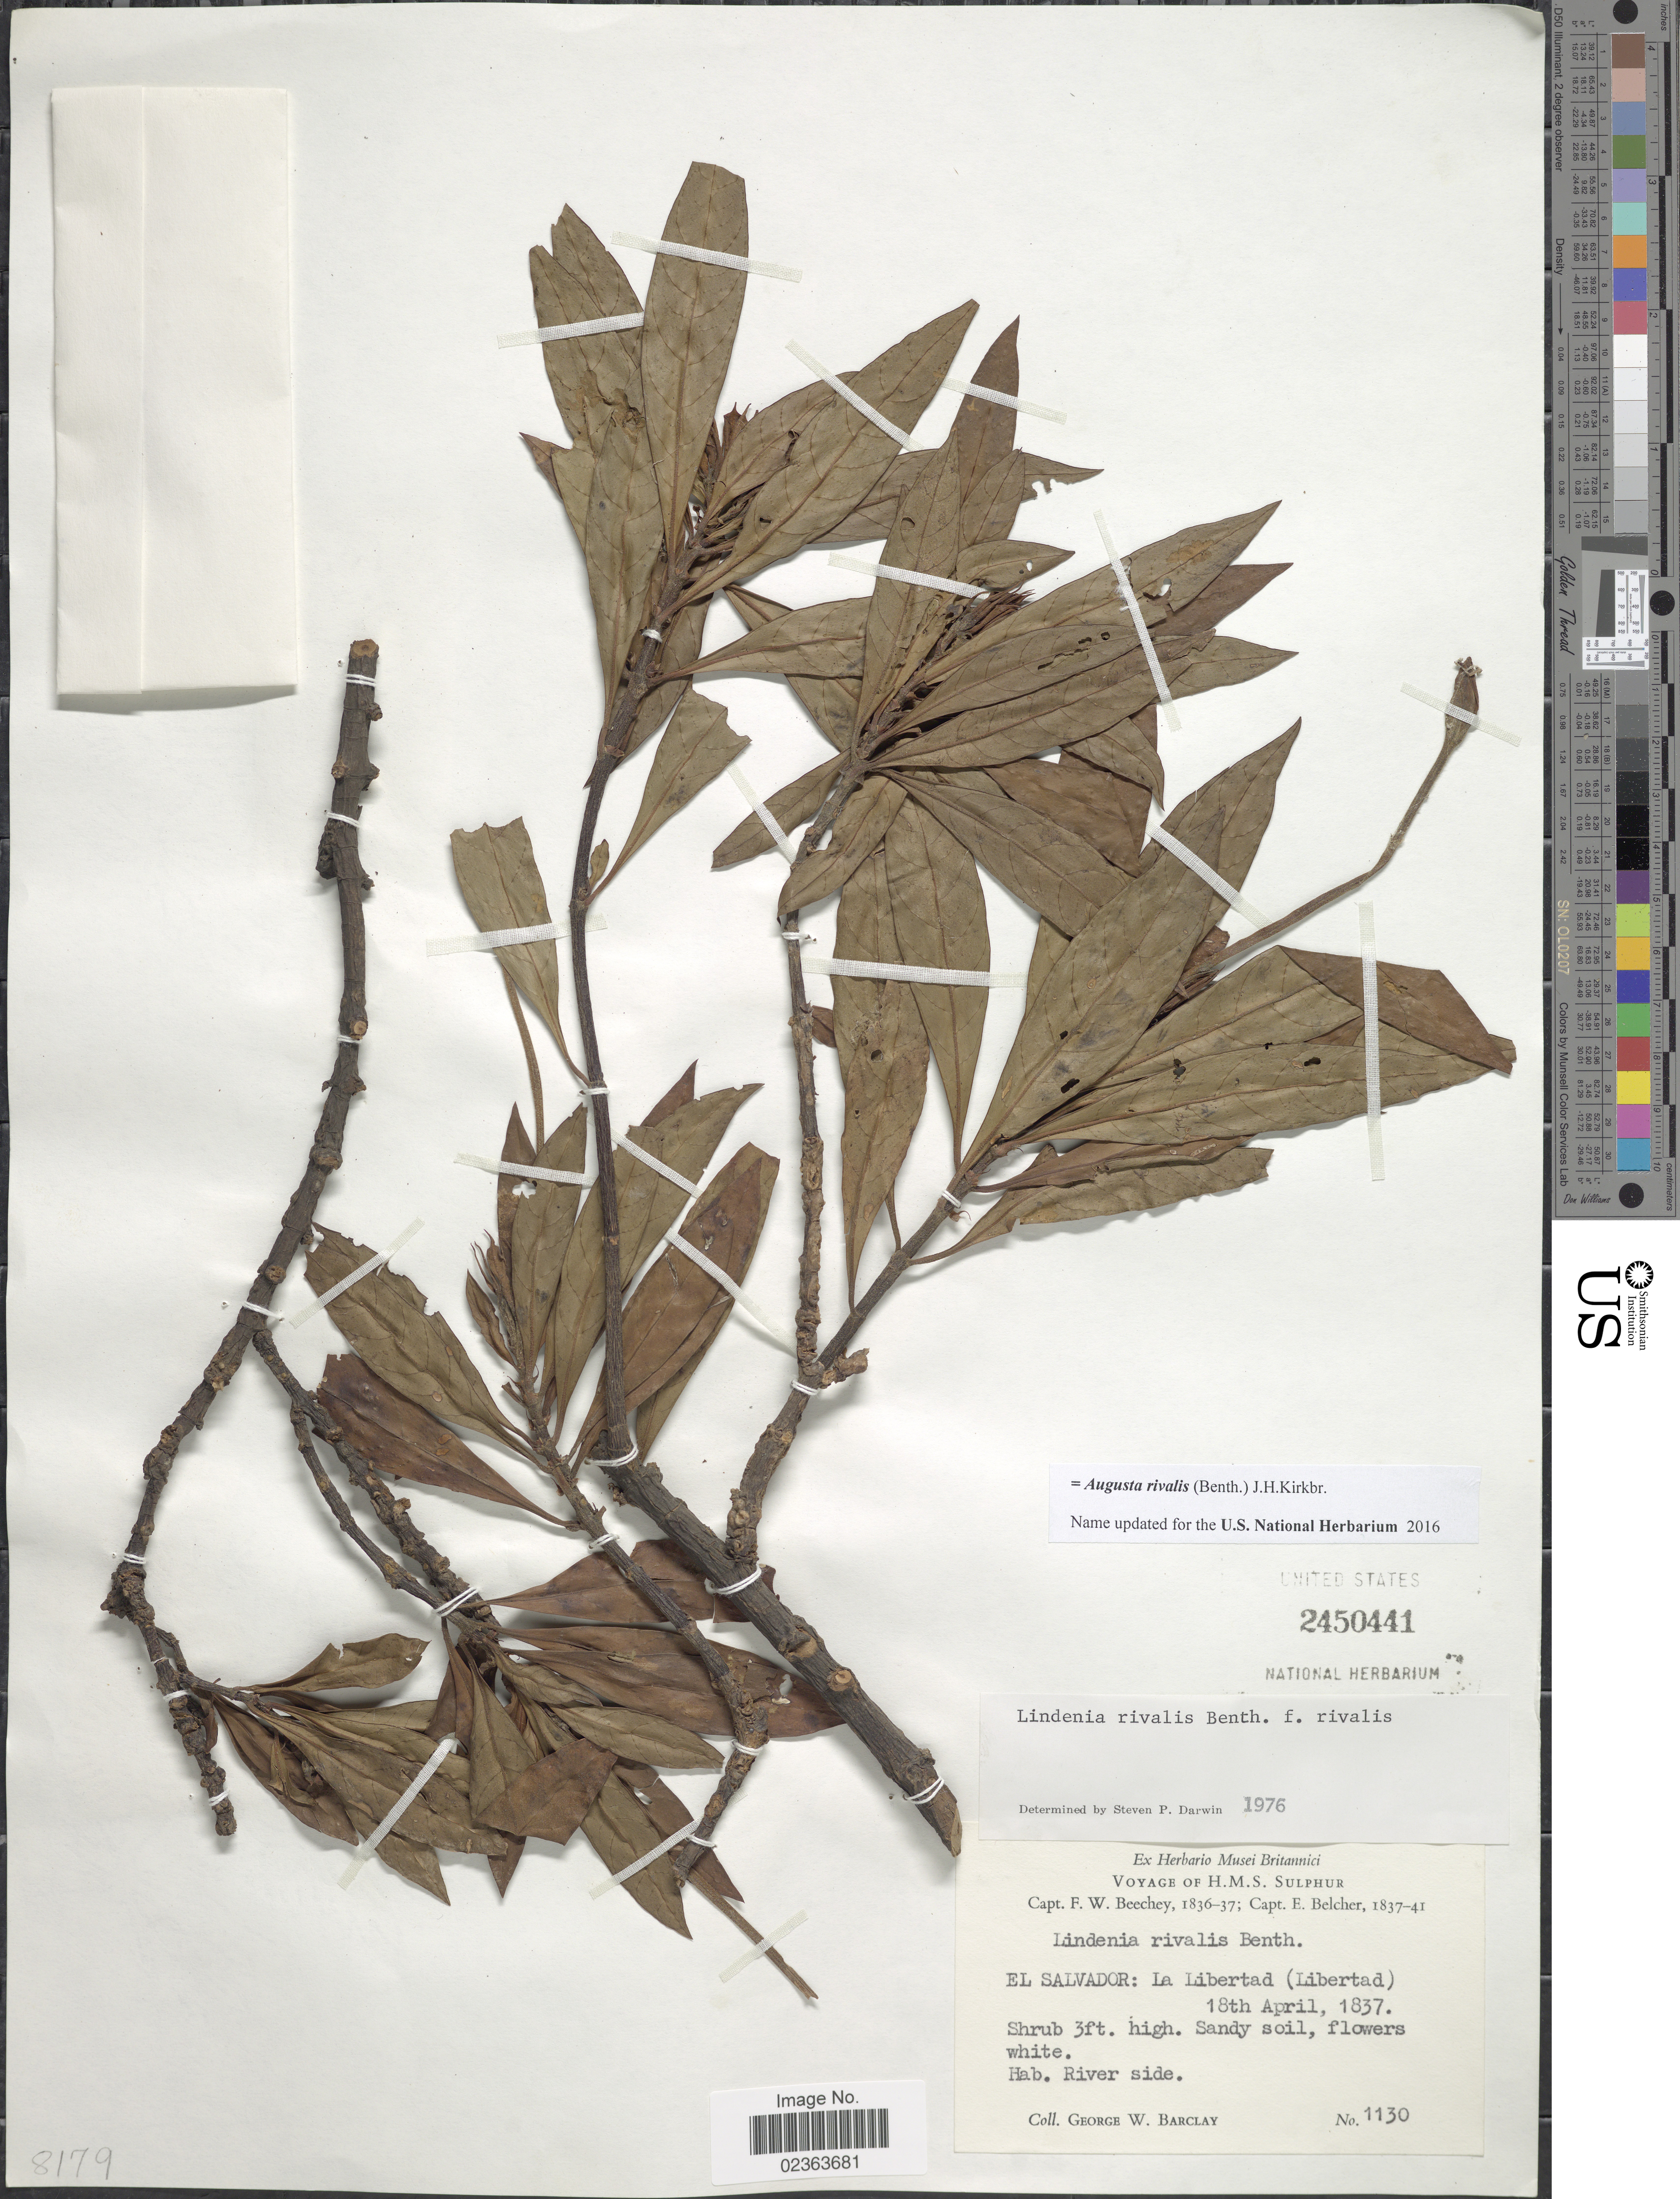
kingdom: Plantae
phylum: Tracheophyta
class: Magnoliopsida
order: Gentianales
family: Rubiaceae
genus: Augusta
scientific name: Augusta rivalis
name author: (Benth.) J.H. Kirkbr.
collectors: G. W. Barclay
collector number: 1130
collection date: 1837-04-18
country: El Salvador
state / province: La Libertad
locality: (Libertad), River side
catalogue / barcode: US 2450441